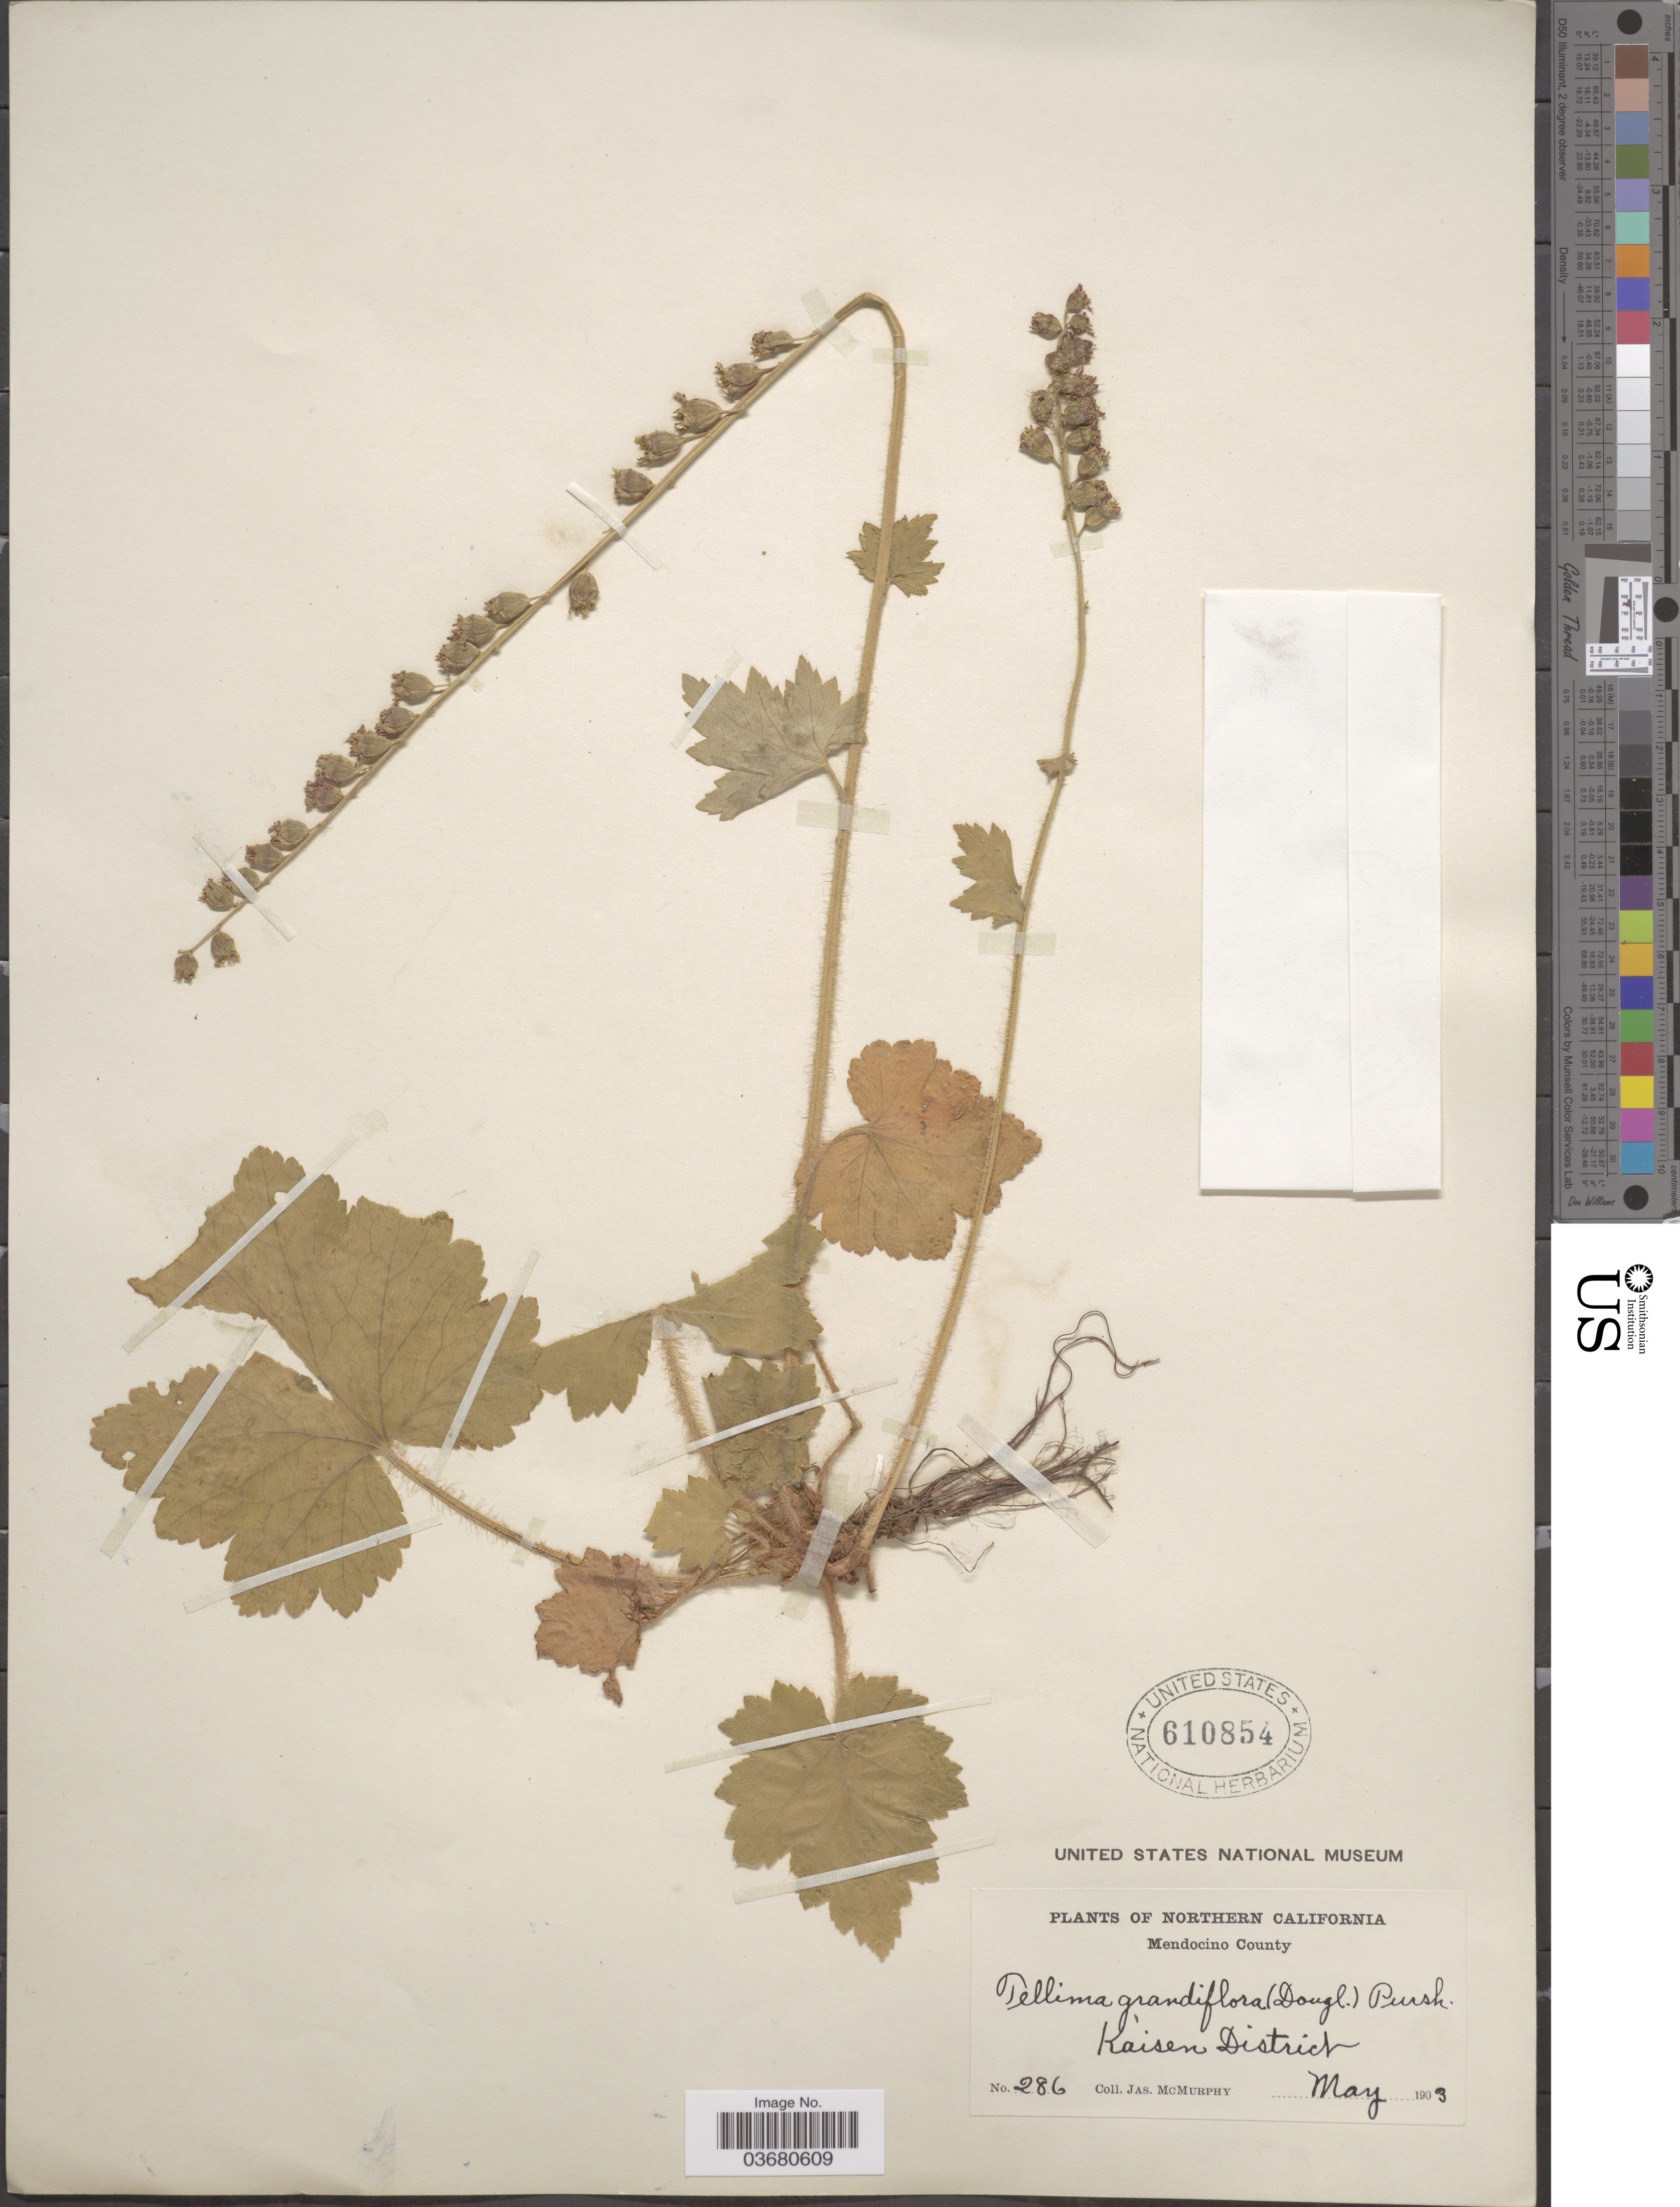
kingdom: Plantae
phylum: Tracheophyta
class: Magnoliopsida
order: Saxifragales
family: Saxifragaceae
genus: Tellima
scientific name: Tellima grandiflora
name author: (Pursh) Douglas ex Lindl.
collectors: J. McMurphy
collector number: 286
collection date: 1903-05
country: United States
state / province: California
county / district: Mendocino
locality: Kaisen District.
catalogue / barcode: US 610854